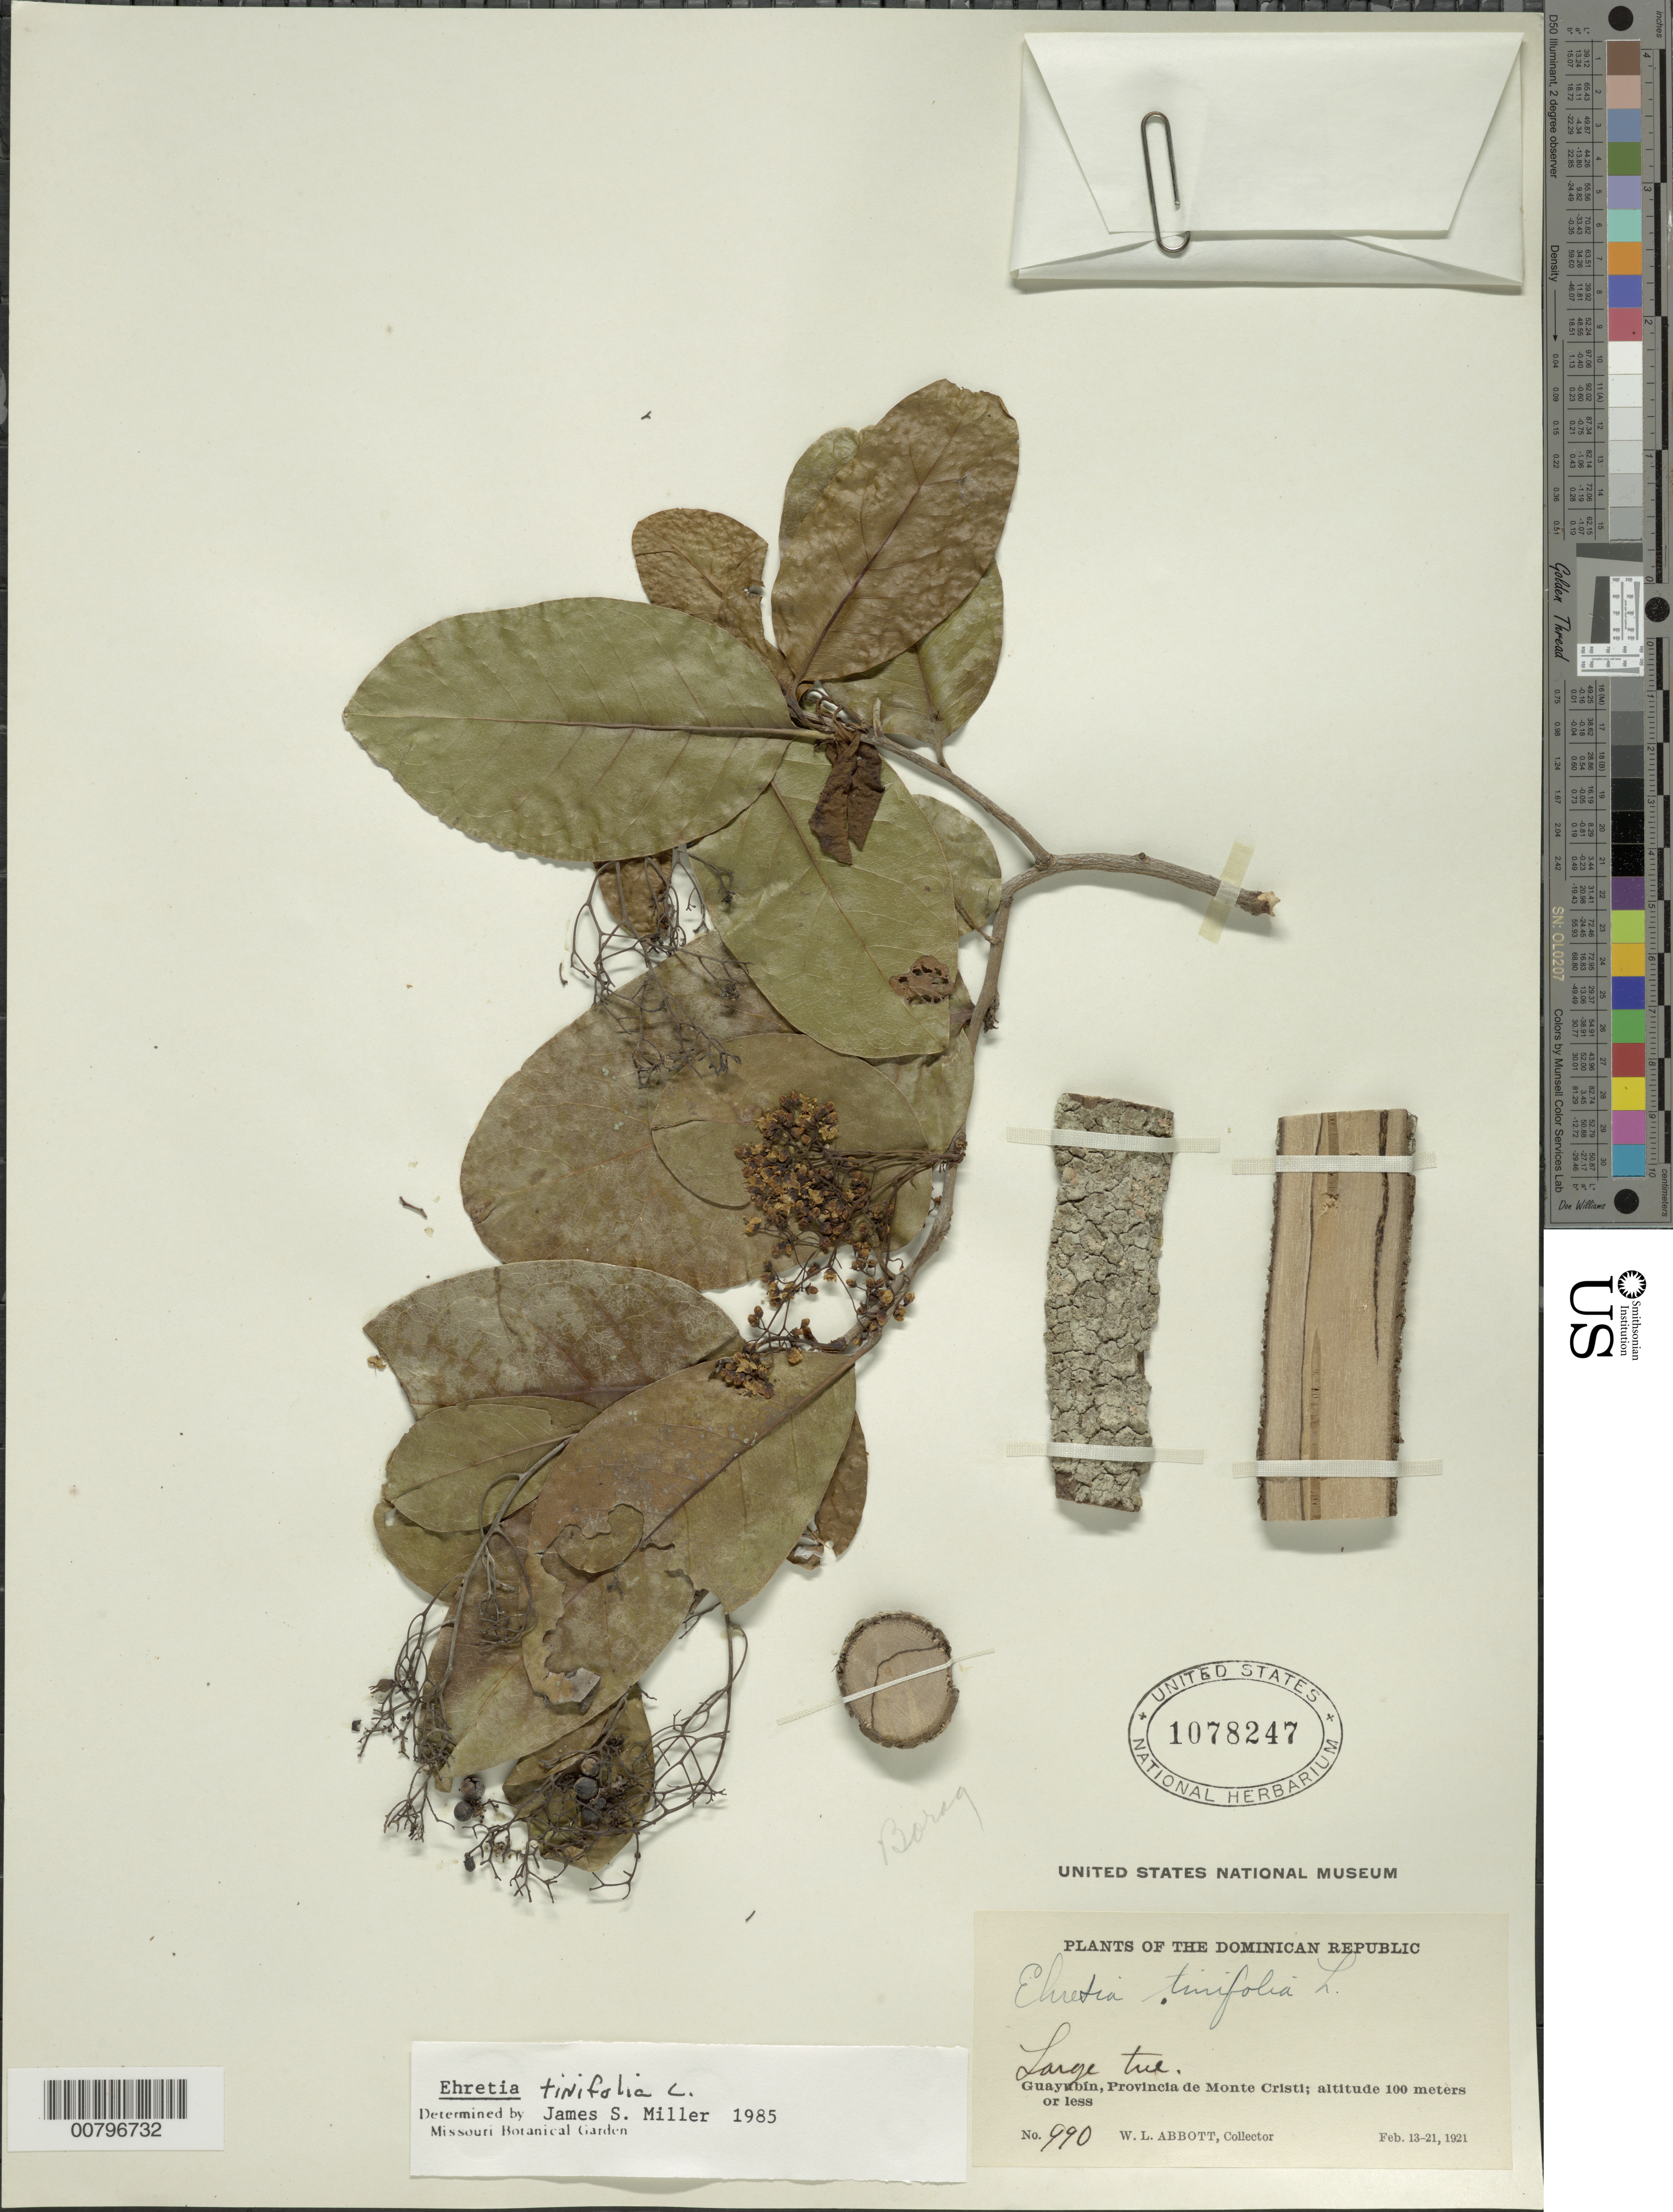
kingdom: Plantae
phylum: Tracheophyta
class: Magnoliopsida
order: Boraginales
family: Ehretiaceae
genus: Ehretia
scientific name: Ehretia tinifolia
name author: L.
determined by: Miller, James S., (MO), Missouri Botanical Garden (UNITED STATES)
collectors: W. L. Abbott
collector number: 990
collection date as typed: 13 Feb 1921 to 21 Feb 1921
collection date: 1921-02-13/1921-02-21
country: Dominican Republic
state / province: Monte Cristi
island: Hispaniola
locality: Guayubin.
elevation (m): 100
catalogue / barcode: US 1078247